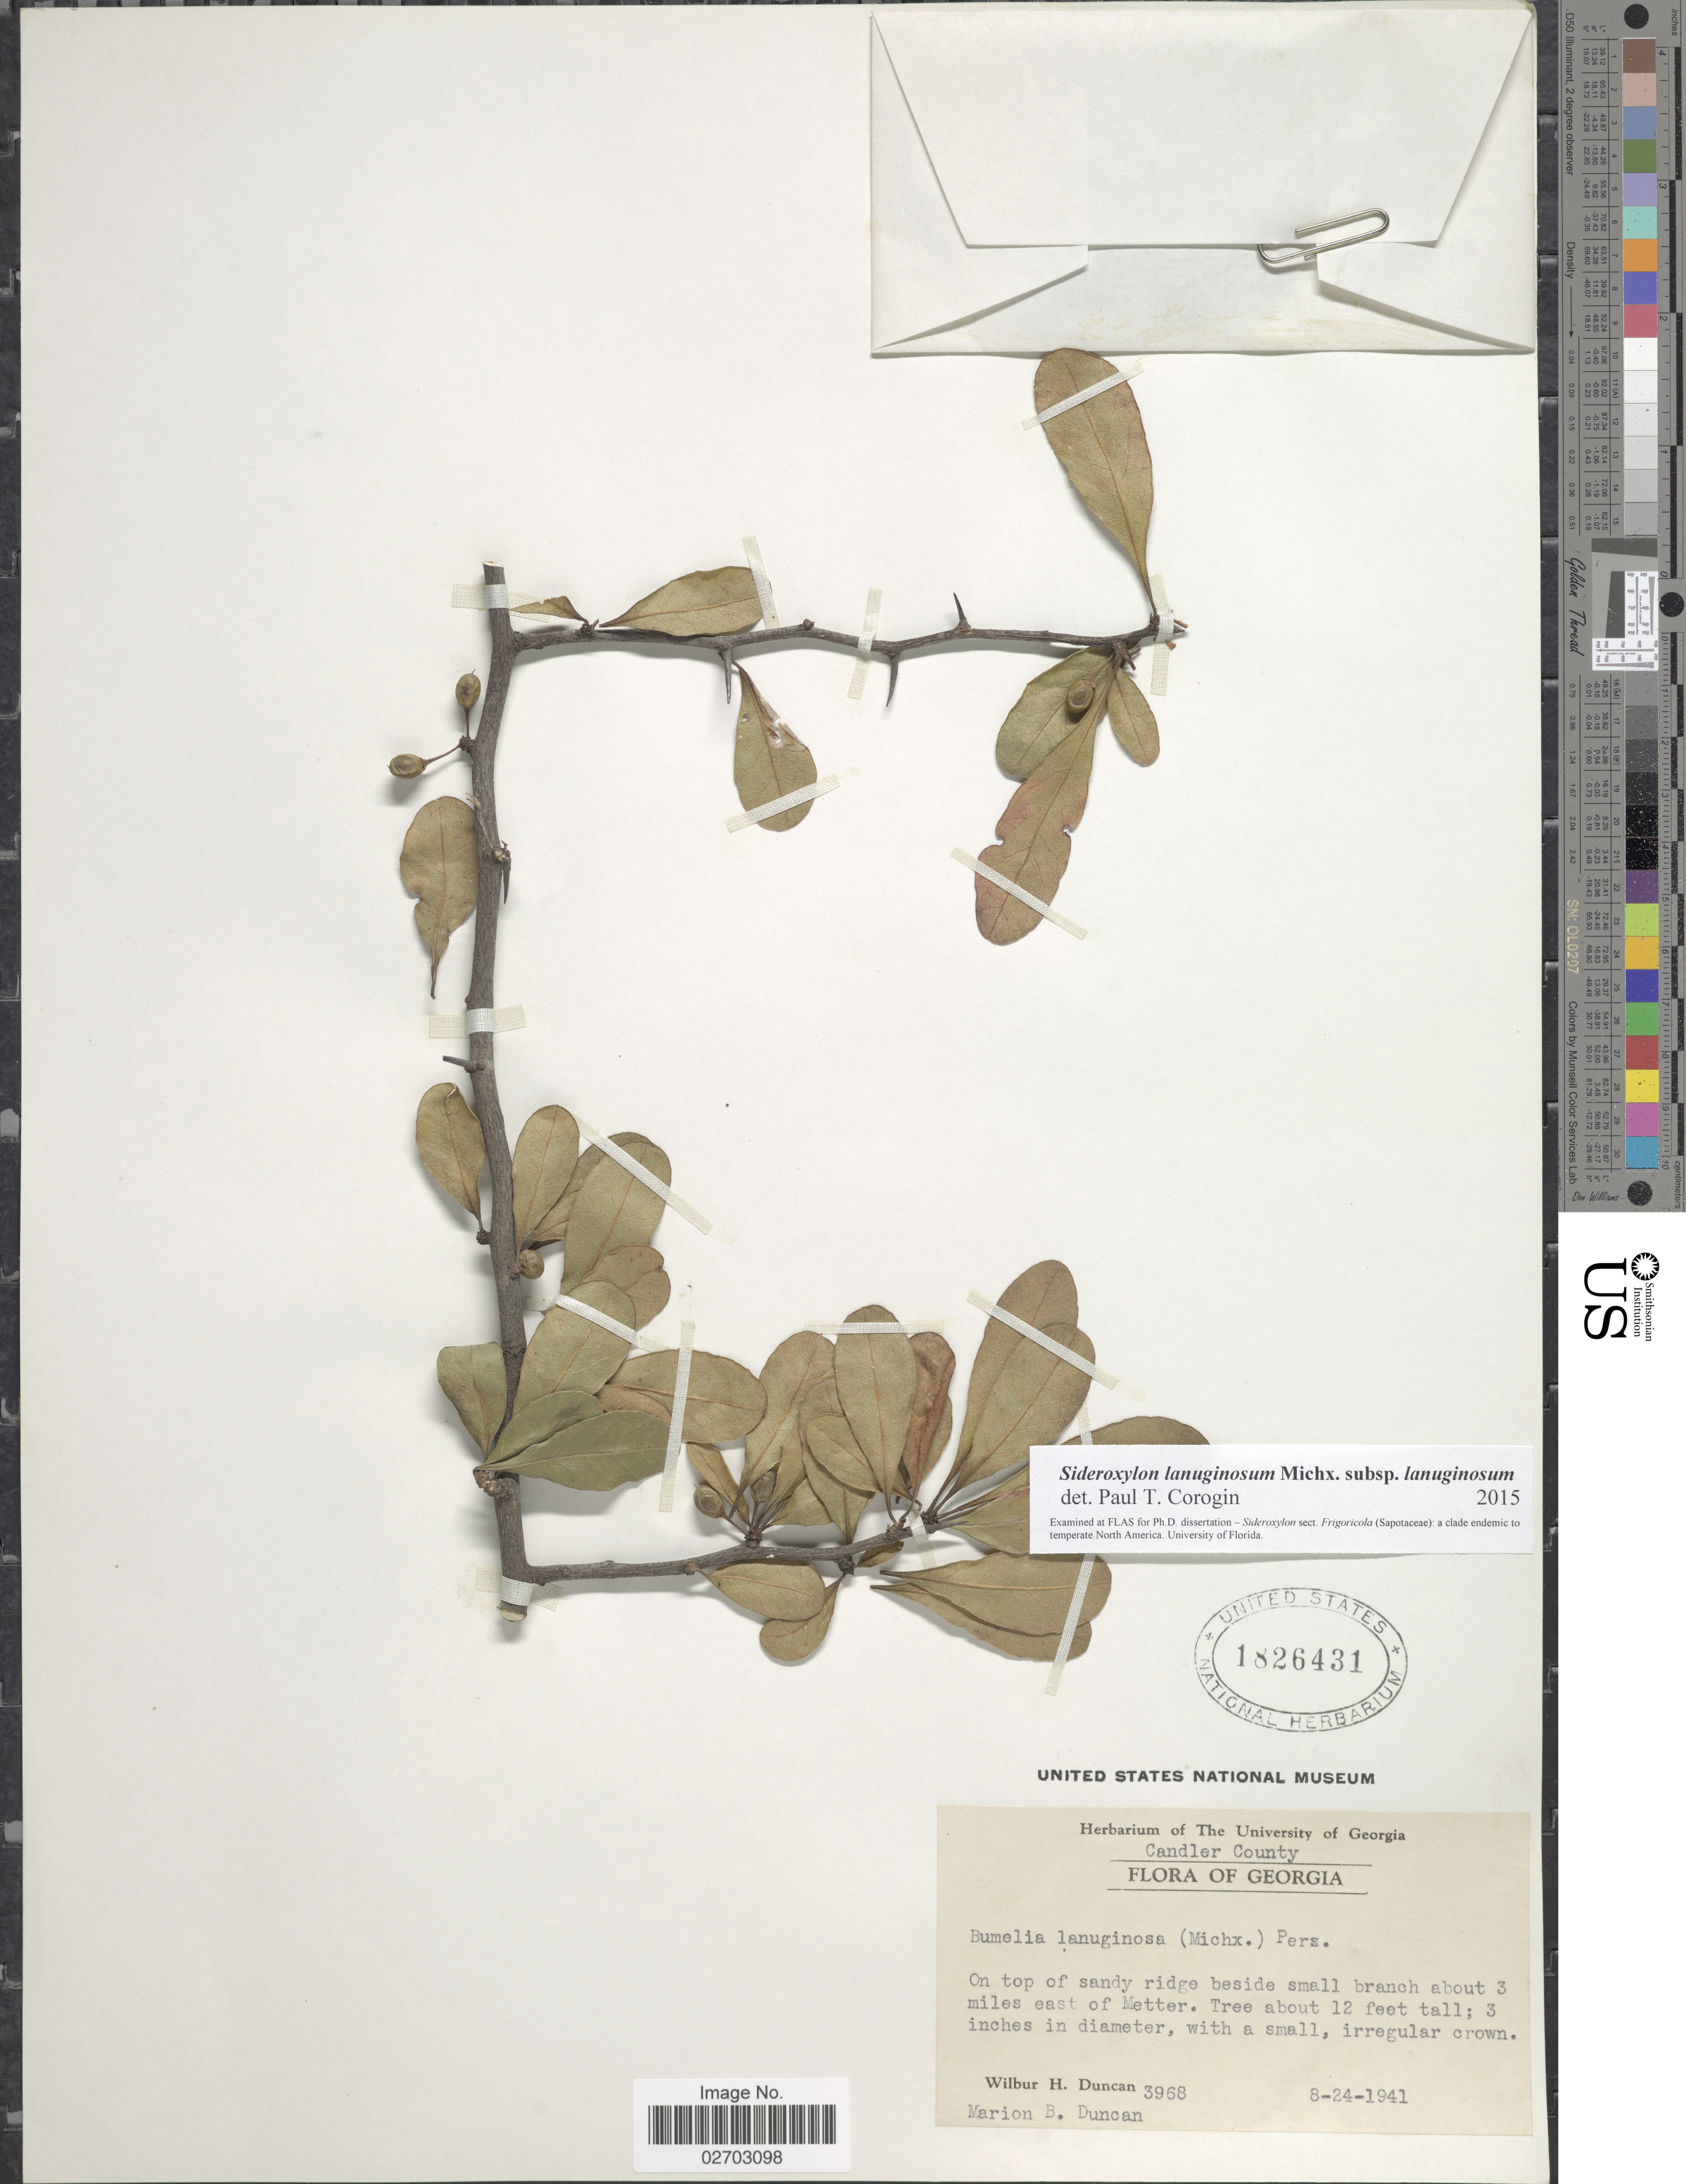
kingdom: Plantae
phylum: Tracheophyta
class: Magnoliopsida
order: Ericales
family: Sapotaceae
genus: Sideroxylon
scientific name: Sideroxylon lanuginosum subsp. lanuginosum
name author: Michx.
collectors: W. H. Duncan & M. Duncan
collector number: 3968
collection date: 1941-08-24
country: United States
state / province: Georgia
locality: Candler County, about 3 miles east of Metter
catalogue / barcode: US 1826431